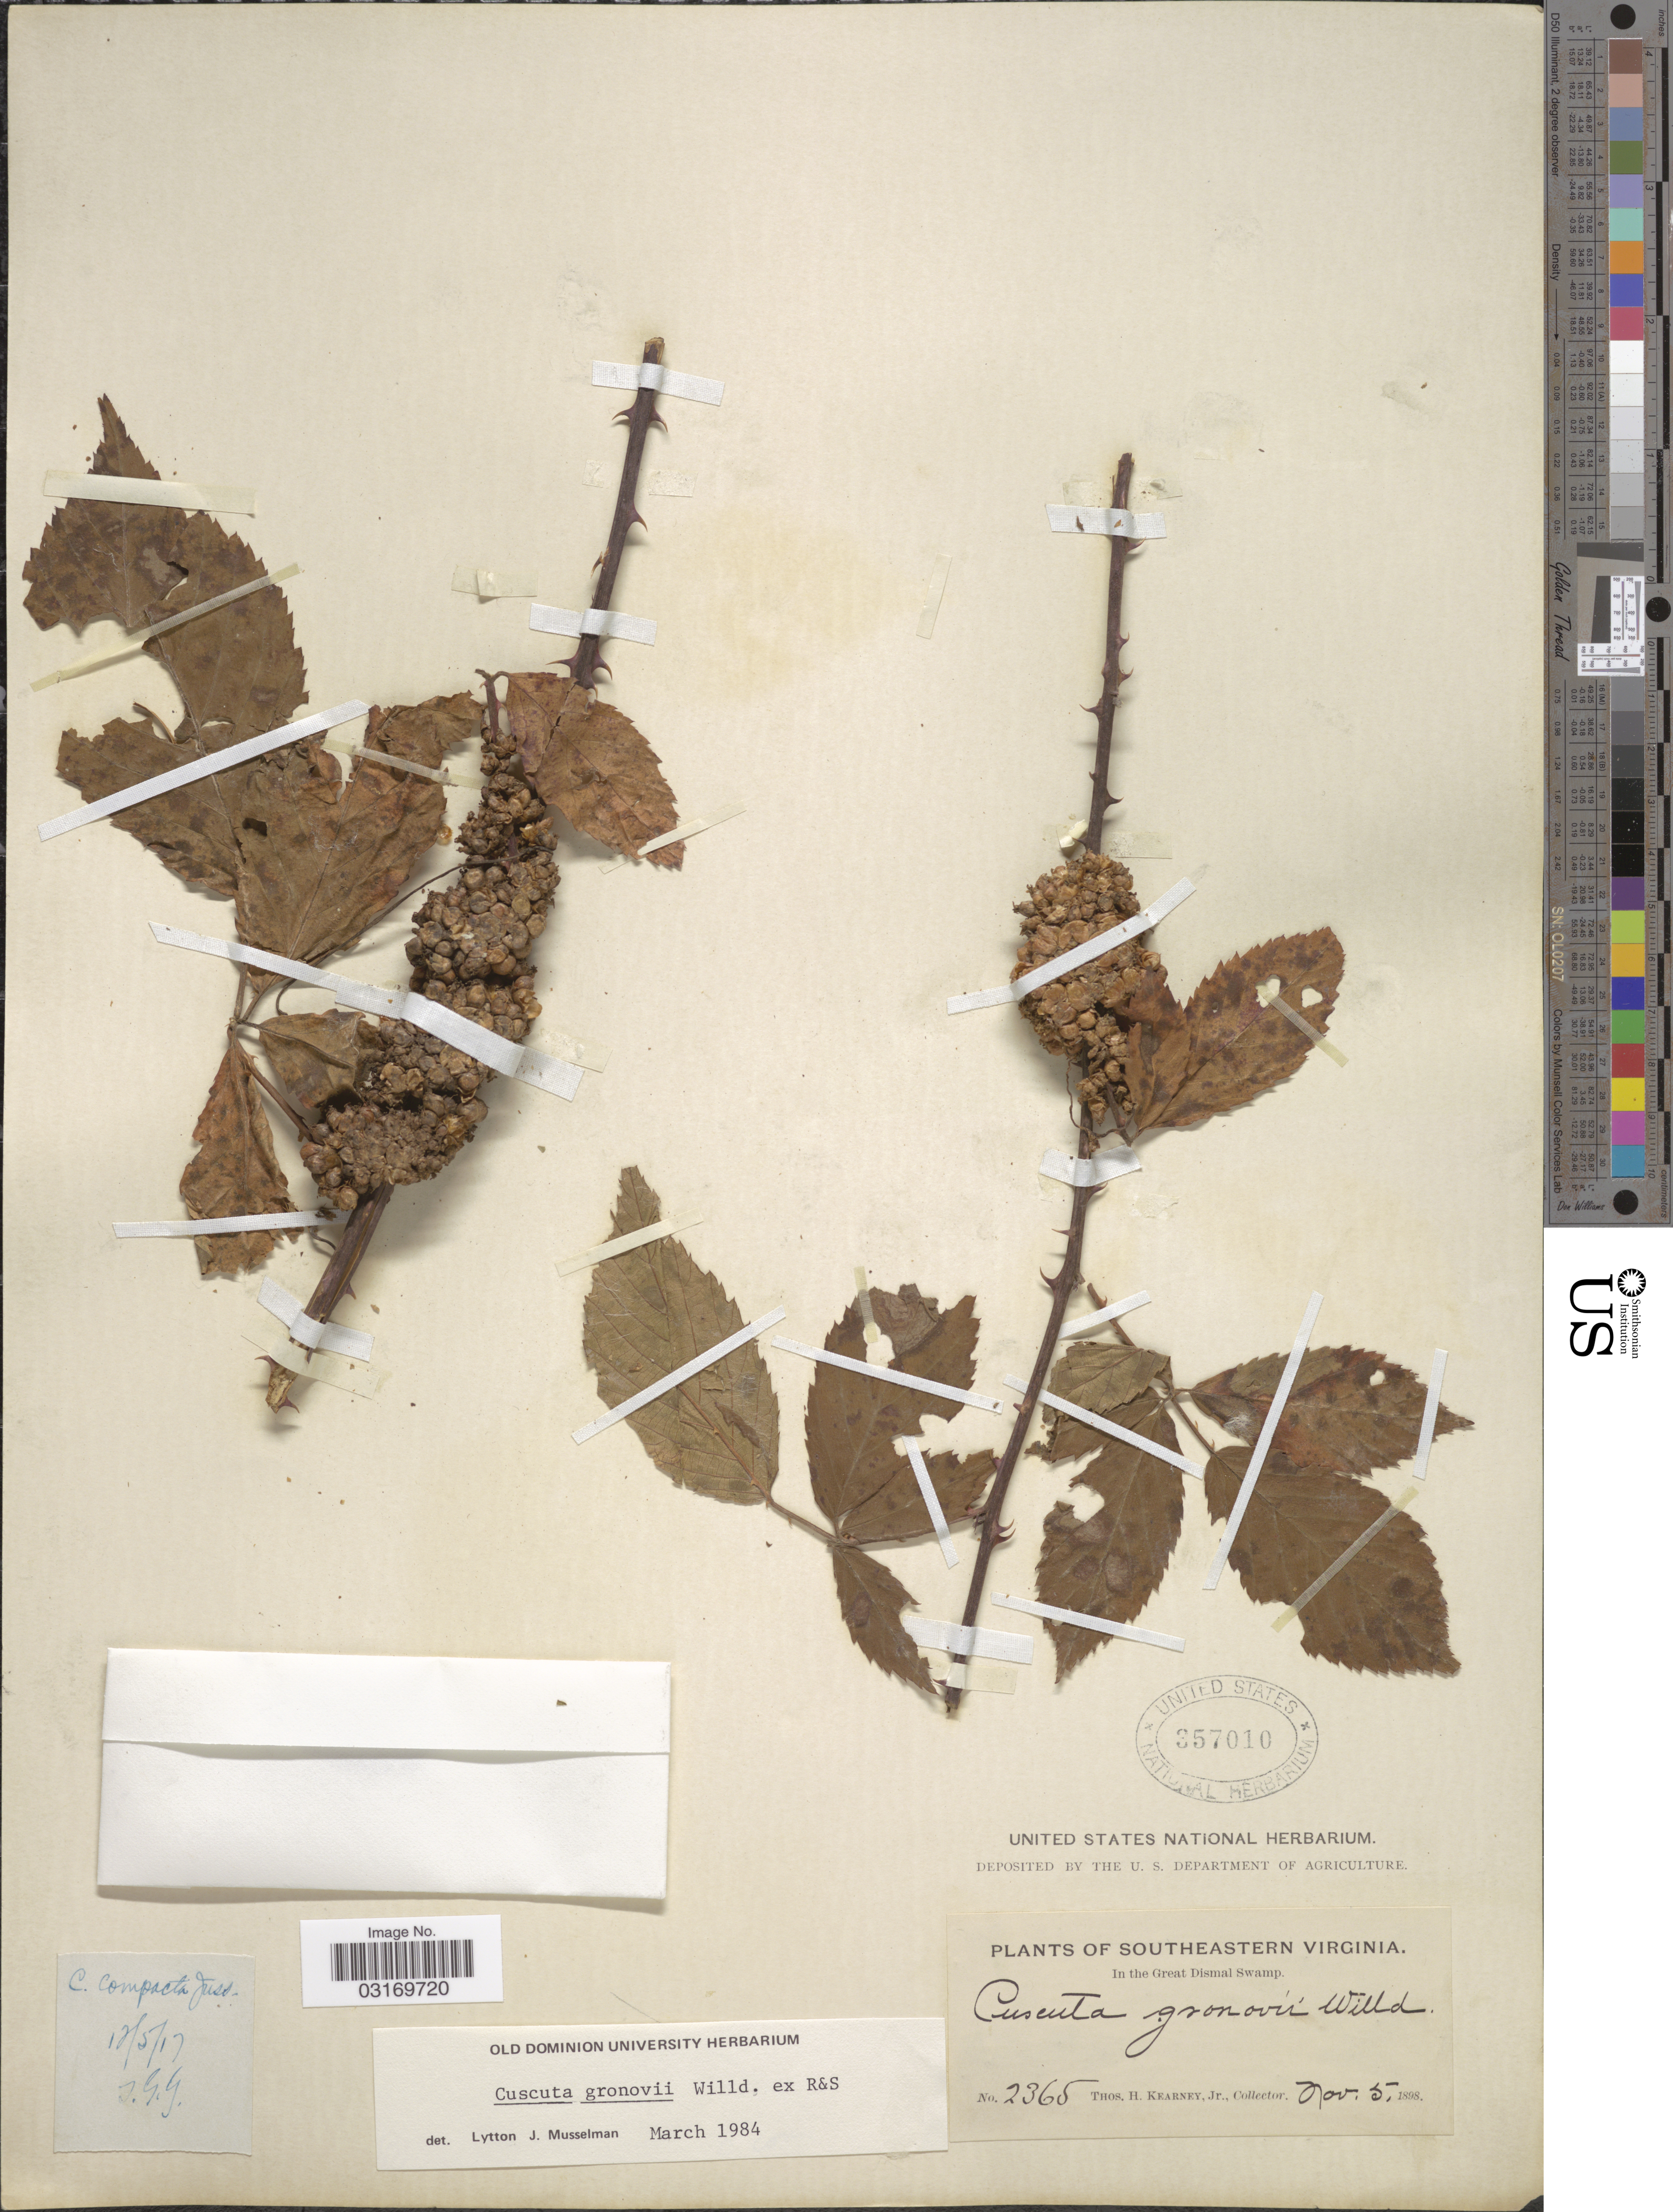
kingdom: Plantae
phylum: Tracheophyta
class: Magnoliopsida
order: Solanales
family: Convolvulaceae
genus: Cuscuta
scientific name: Cuscuta gronovii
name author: Willd. ex Schult.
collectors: T. H. Kearney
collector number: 2365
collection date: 1898-11-05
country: United States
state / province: Virginia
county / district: City of Chesapeake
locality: Southeastern Virginia. In the Great Dismal Swamp.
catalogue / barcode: US 357010